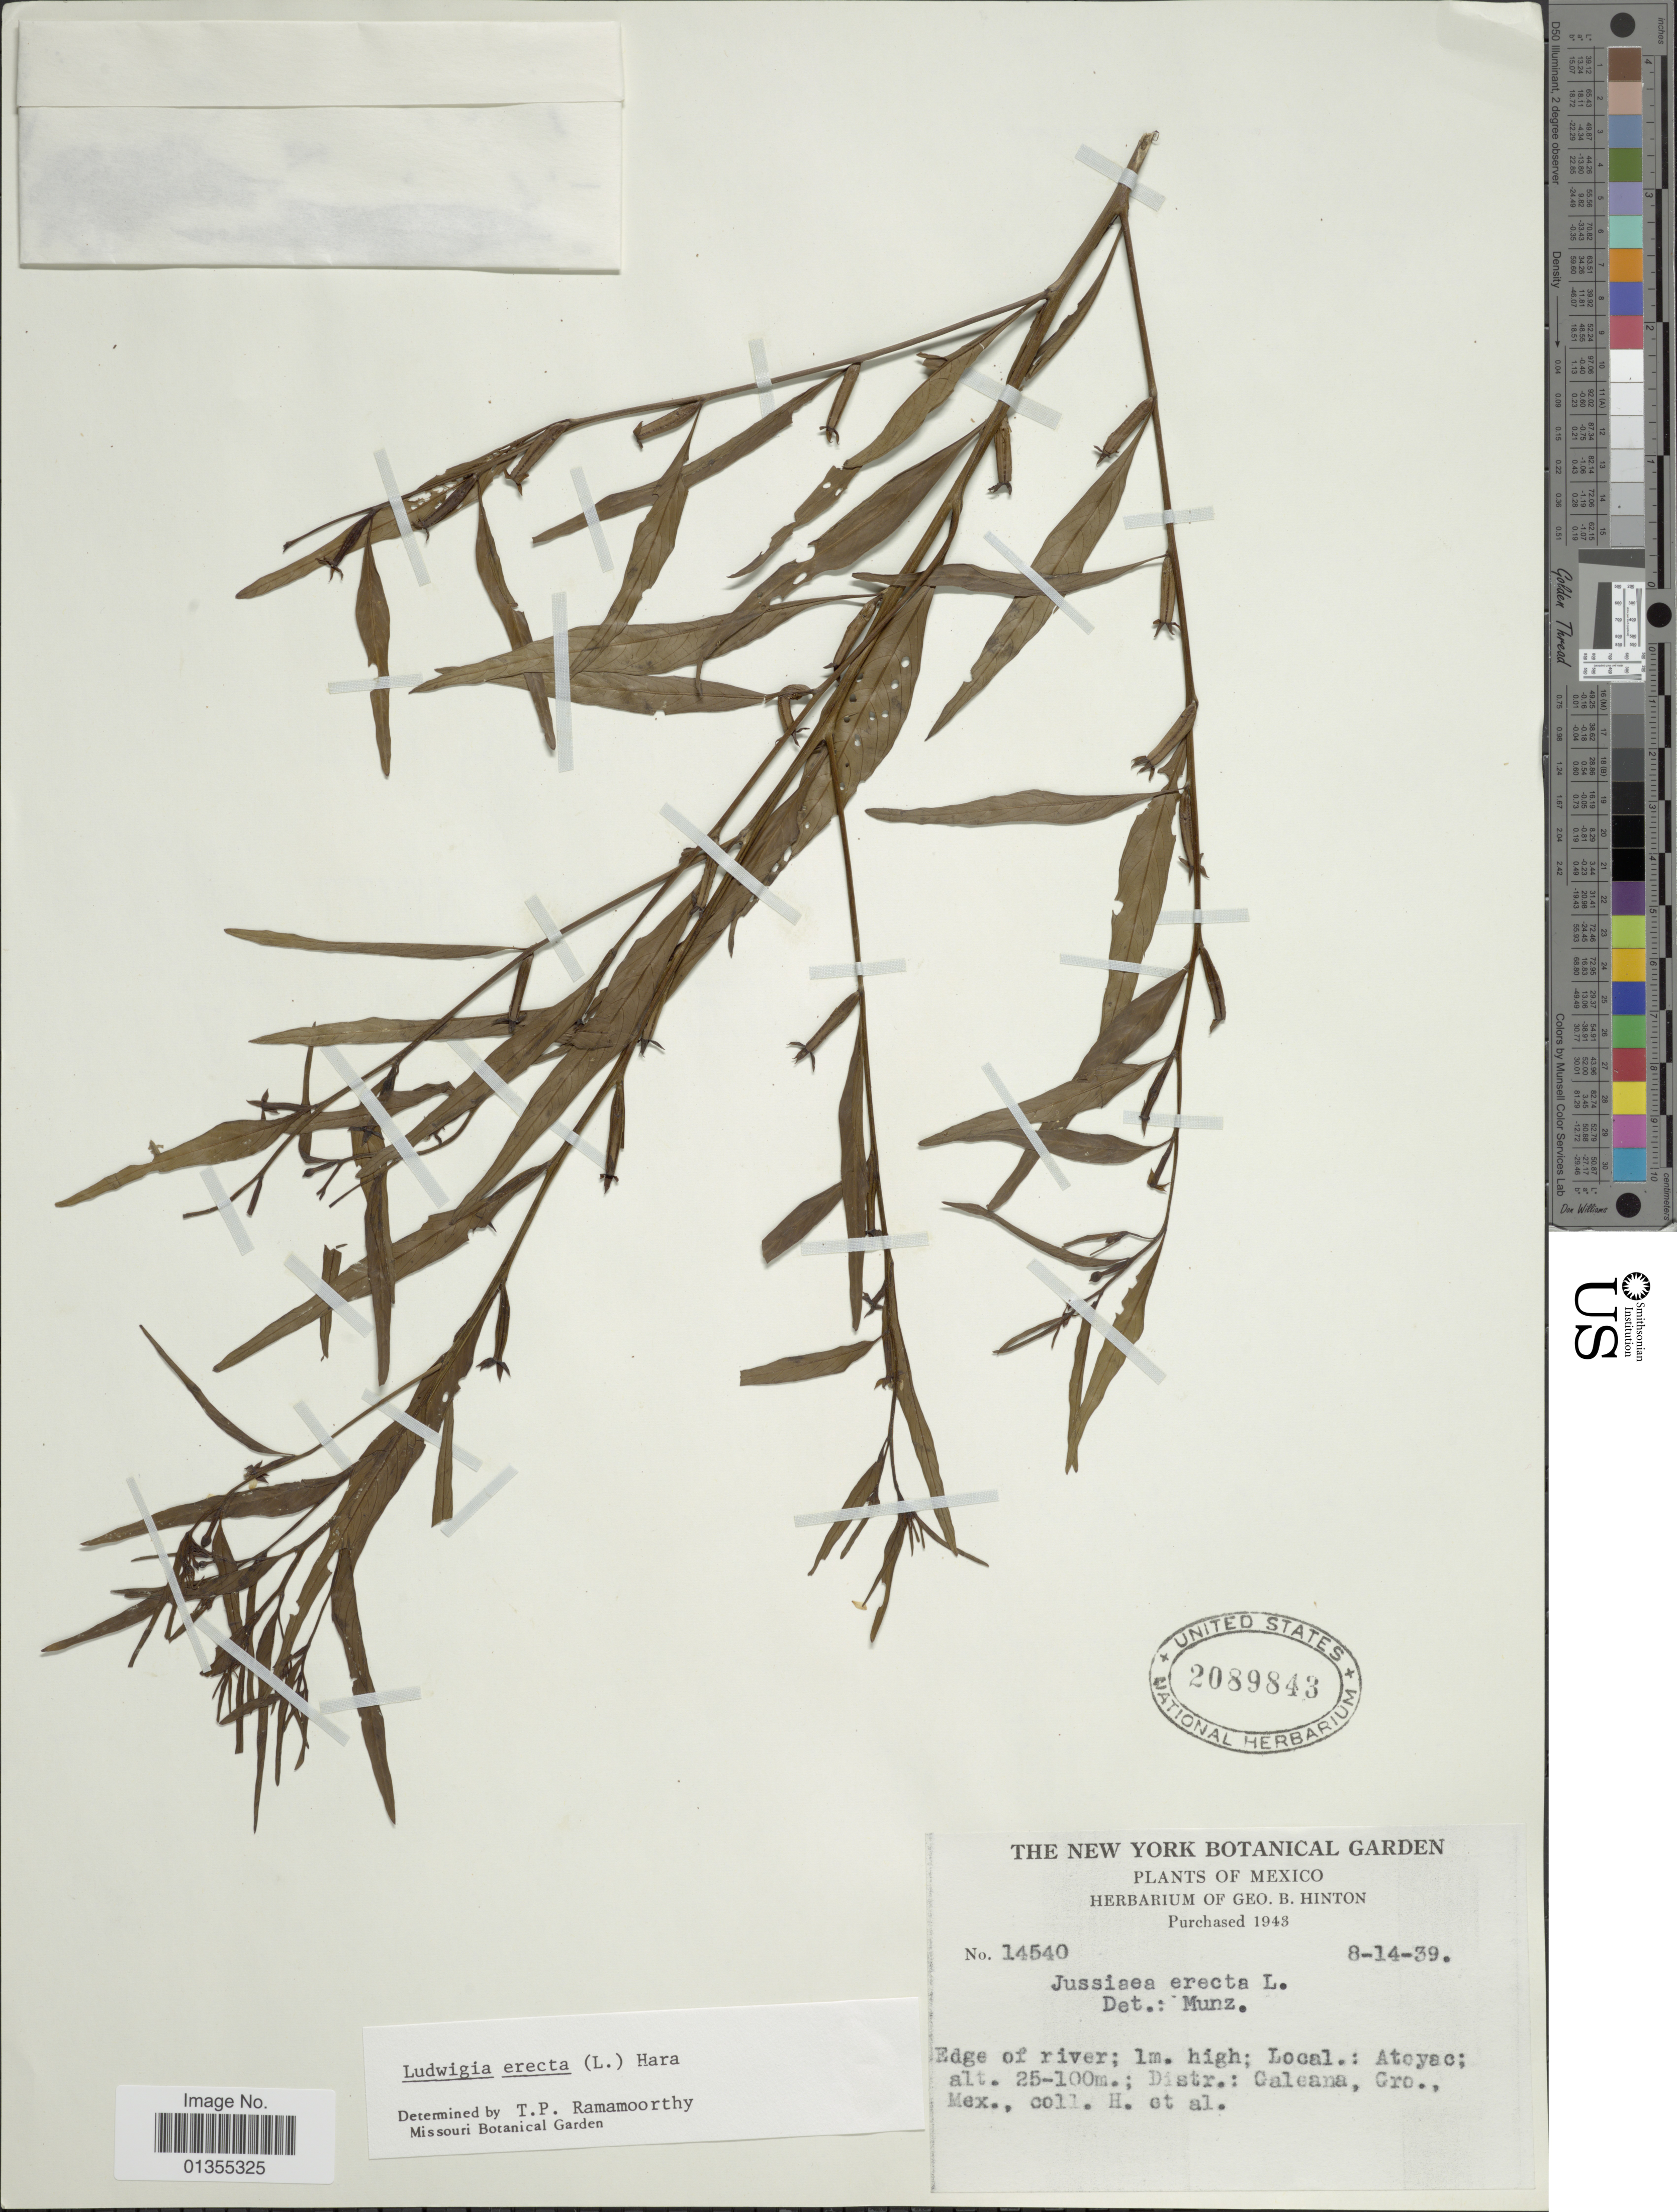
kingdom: Plantae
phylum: Tracheophyta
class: Magnoliopsida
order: Myrtales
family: Onagraceae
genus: Ludwigia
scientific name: Ludwigia erecta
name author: (L.) H. Hara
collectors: G. B. Hinton & et al.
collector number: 14540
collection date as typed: Transcribed d/m/y: 14/8/39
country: Mexico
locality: Atoyac, Distr.: Galeana, Gro.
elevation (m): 25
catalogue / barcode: US 2089843